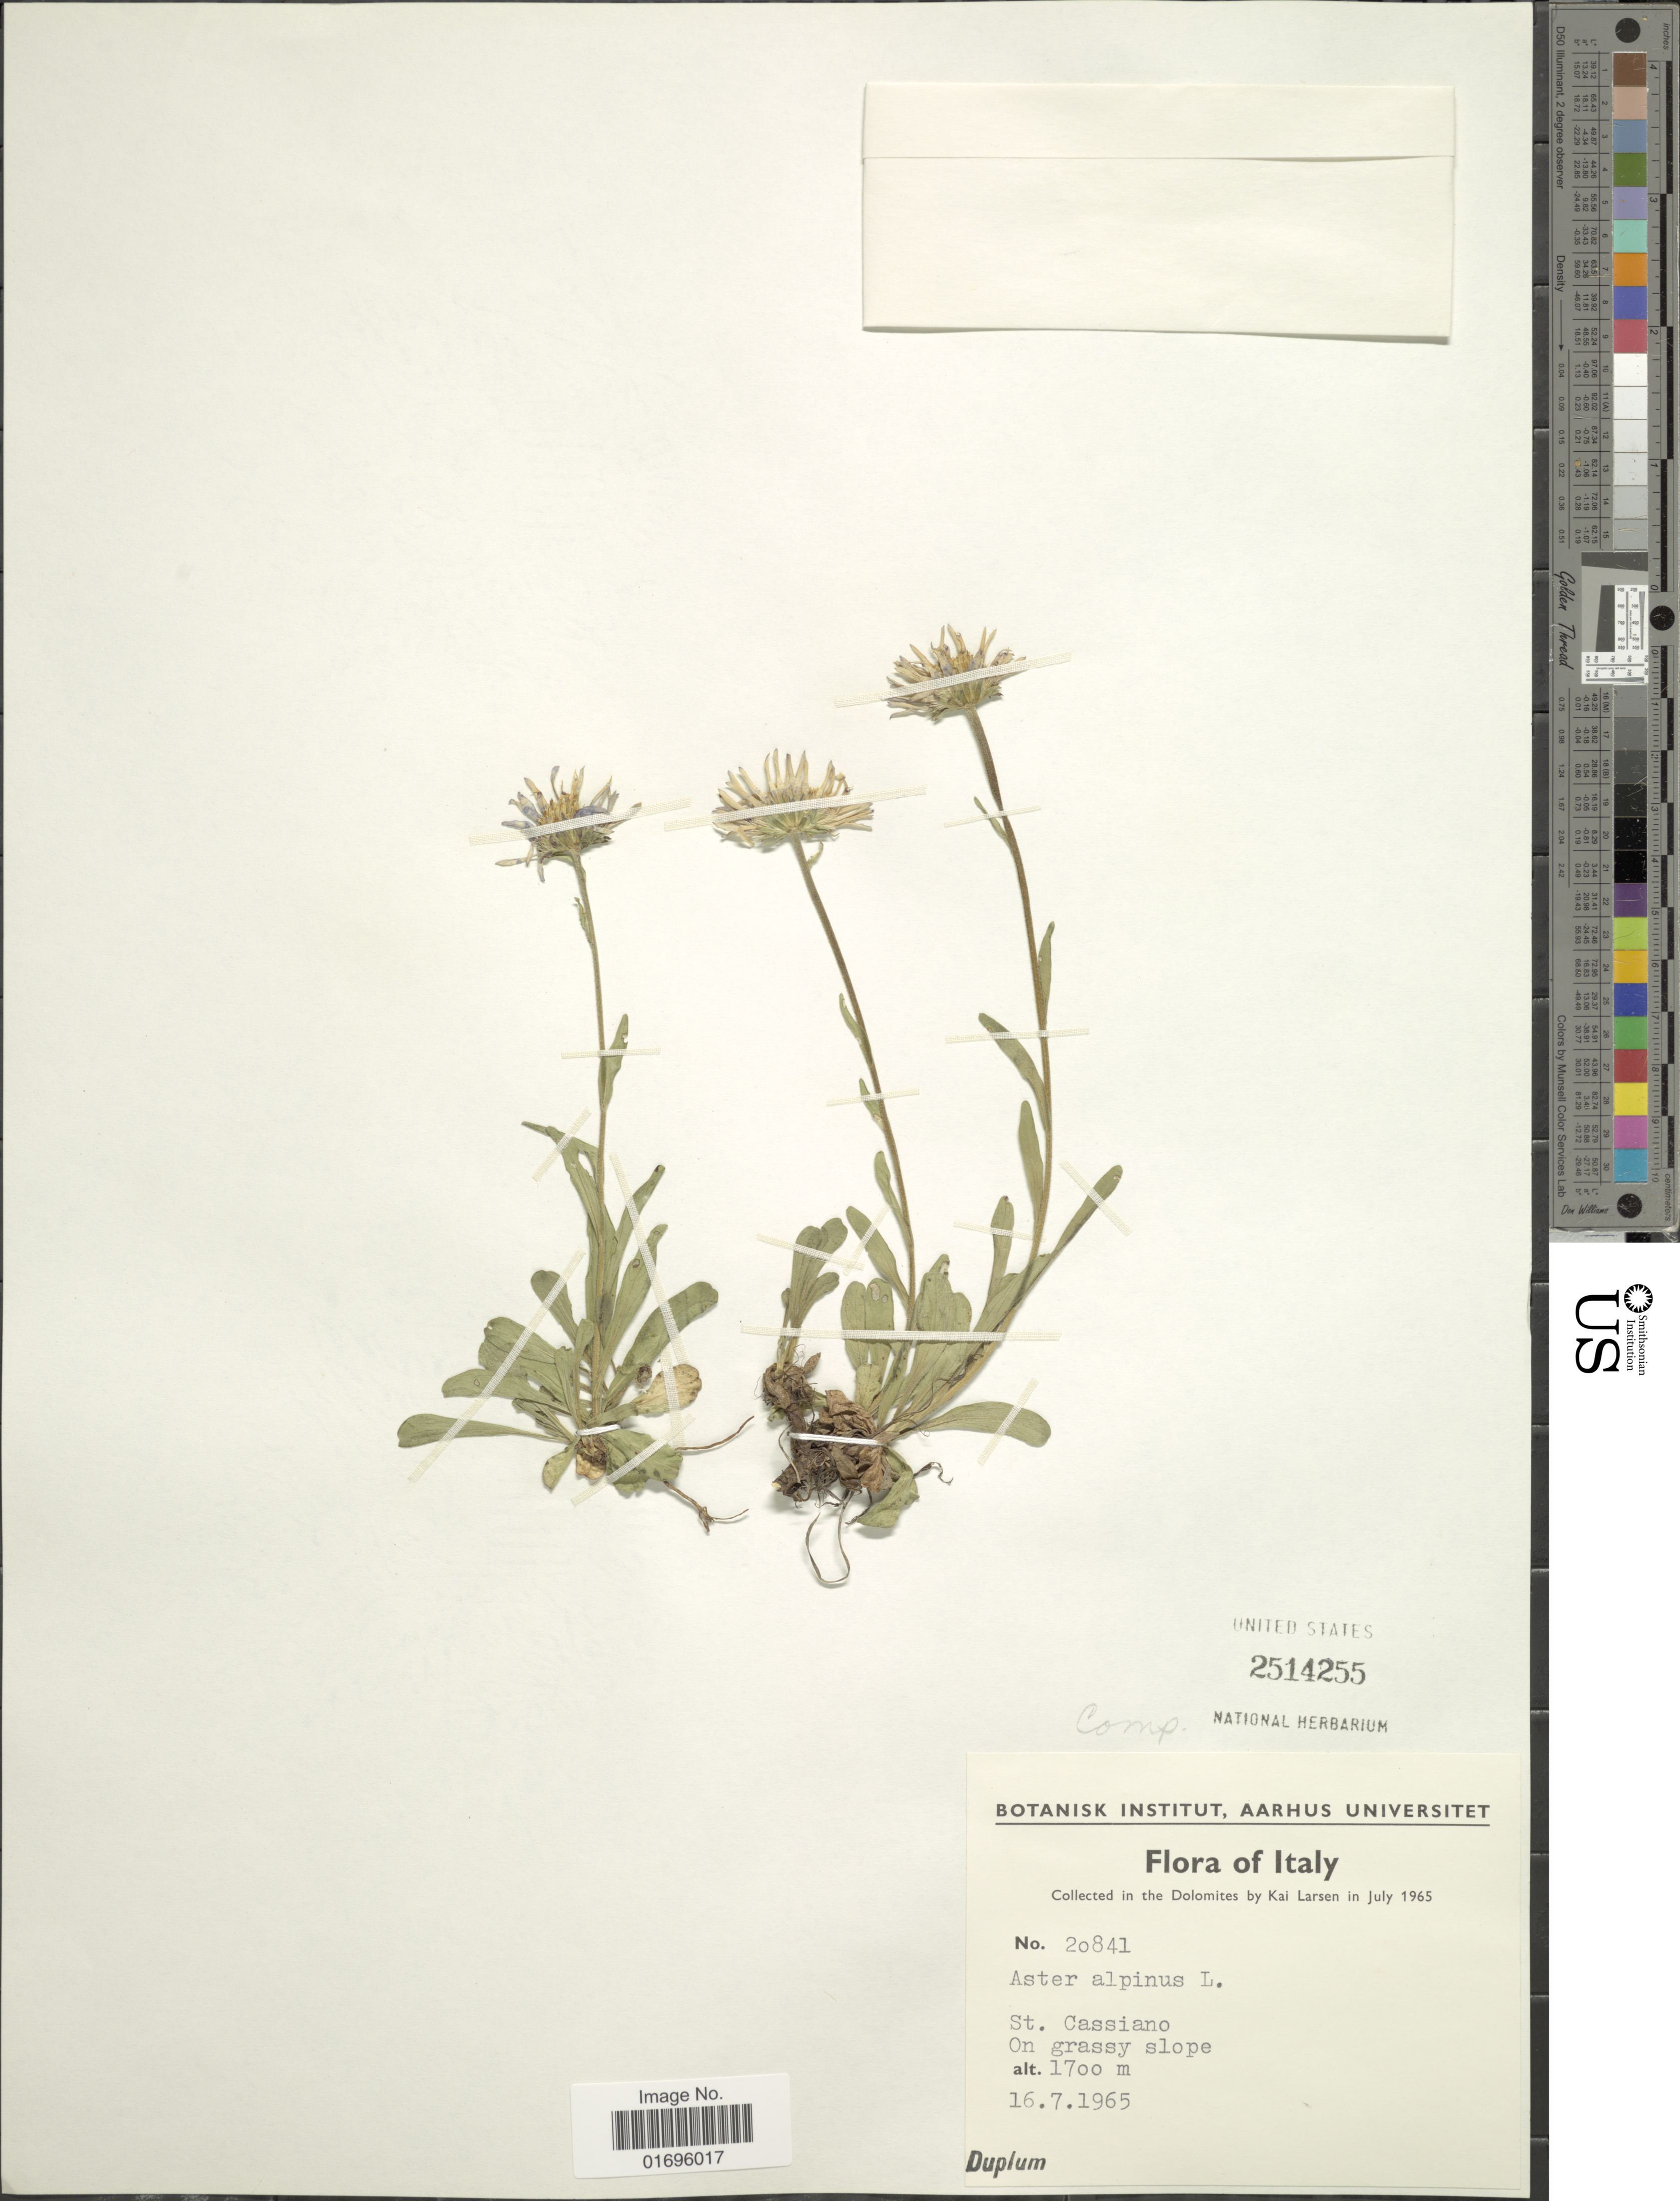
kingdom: Plantae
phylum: Tracheophyta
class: Magnoliopsida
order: Asterales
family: Asteraceae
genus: Aster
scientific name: Aster alpinus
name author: L.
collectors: K. Larsen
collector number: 20841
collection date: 1965-07-16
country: Italy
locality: Dolomites. St. Cassiano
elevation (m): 1700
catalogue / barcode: US 2514255